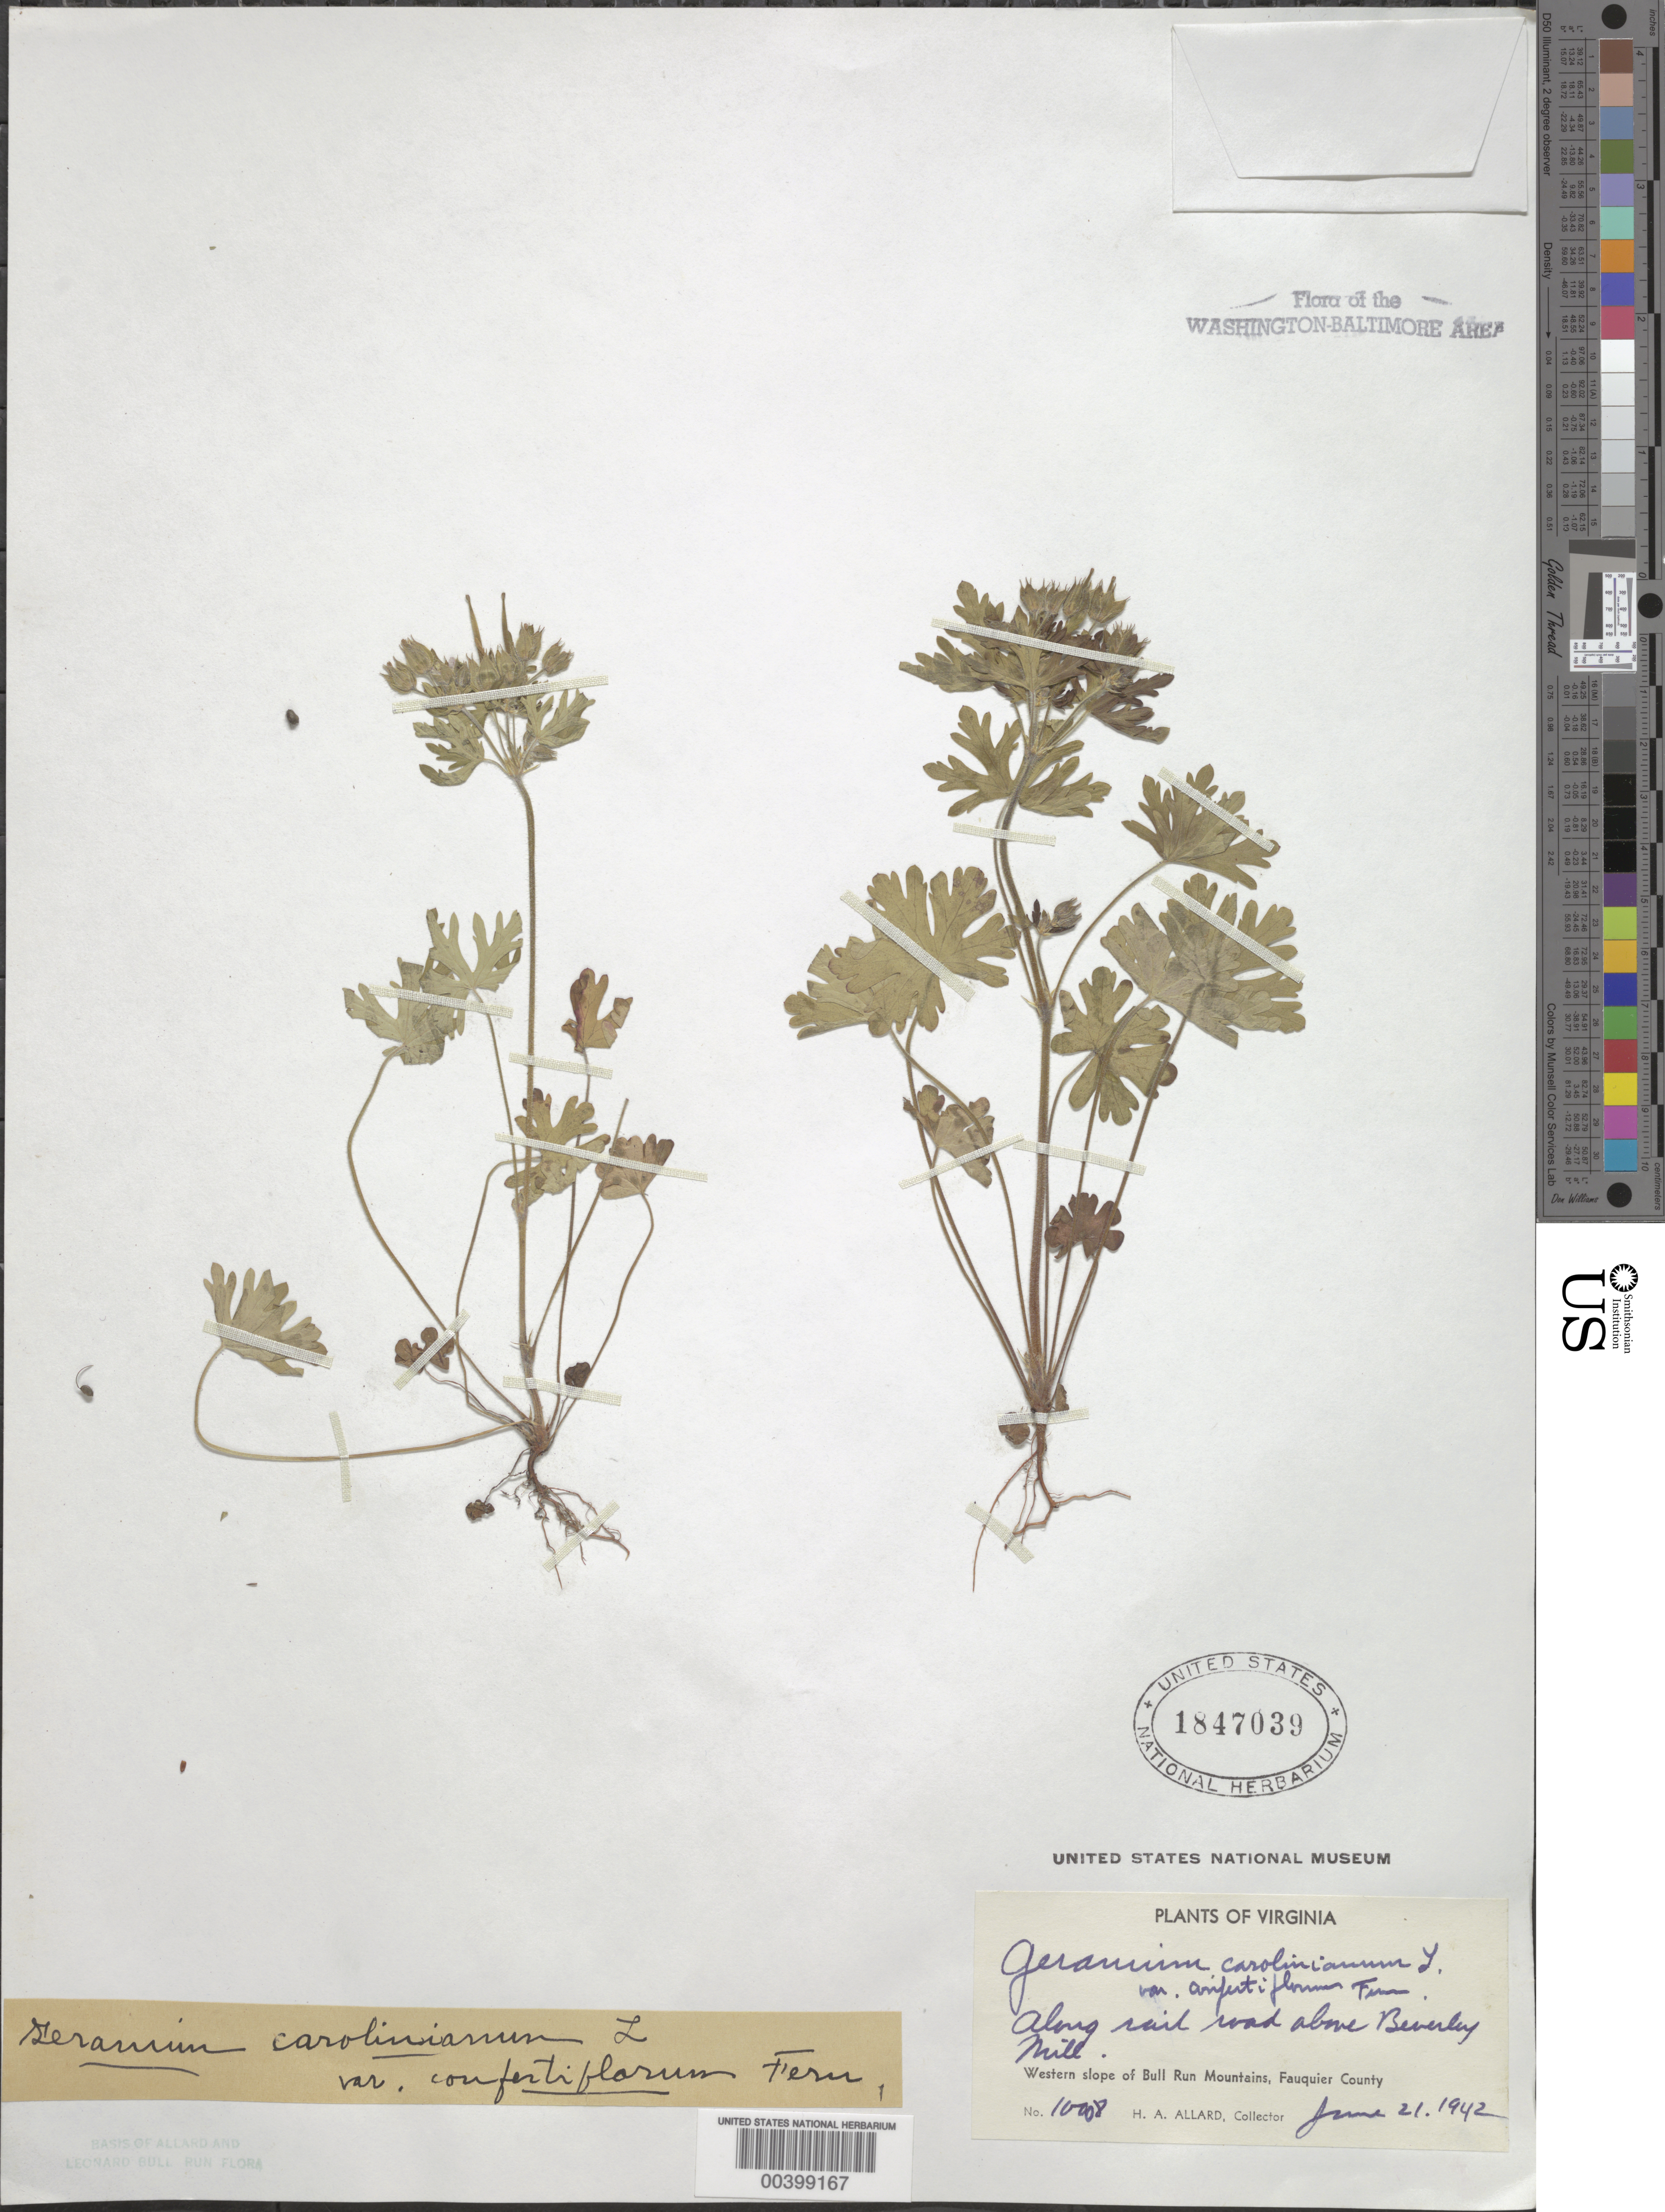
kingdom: Plantae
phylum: Tracheophyta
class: Magnoliopsida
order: Geraniales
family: Geraniaceae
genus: Geranium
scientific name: Geranium carolinianum var. confertiflorum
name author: Fernald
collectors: H. A. Allard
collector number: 10008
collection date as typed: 21 Jun 1942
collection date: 1942-06-21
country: United States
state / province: Virginia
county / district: Fauquier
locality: Above Beverley Mill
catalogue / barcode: US 1847039